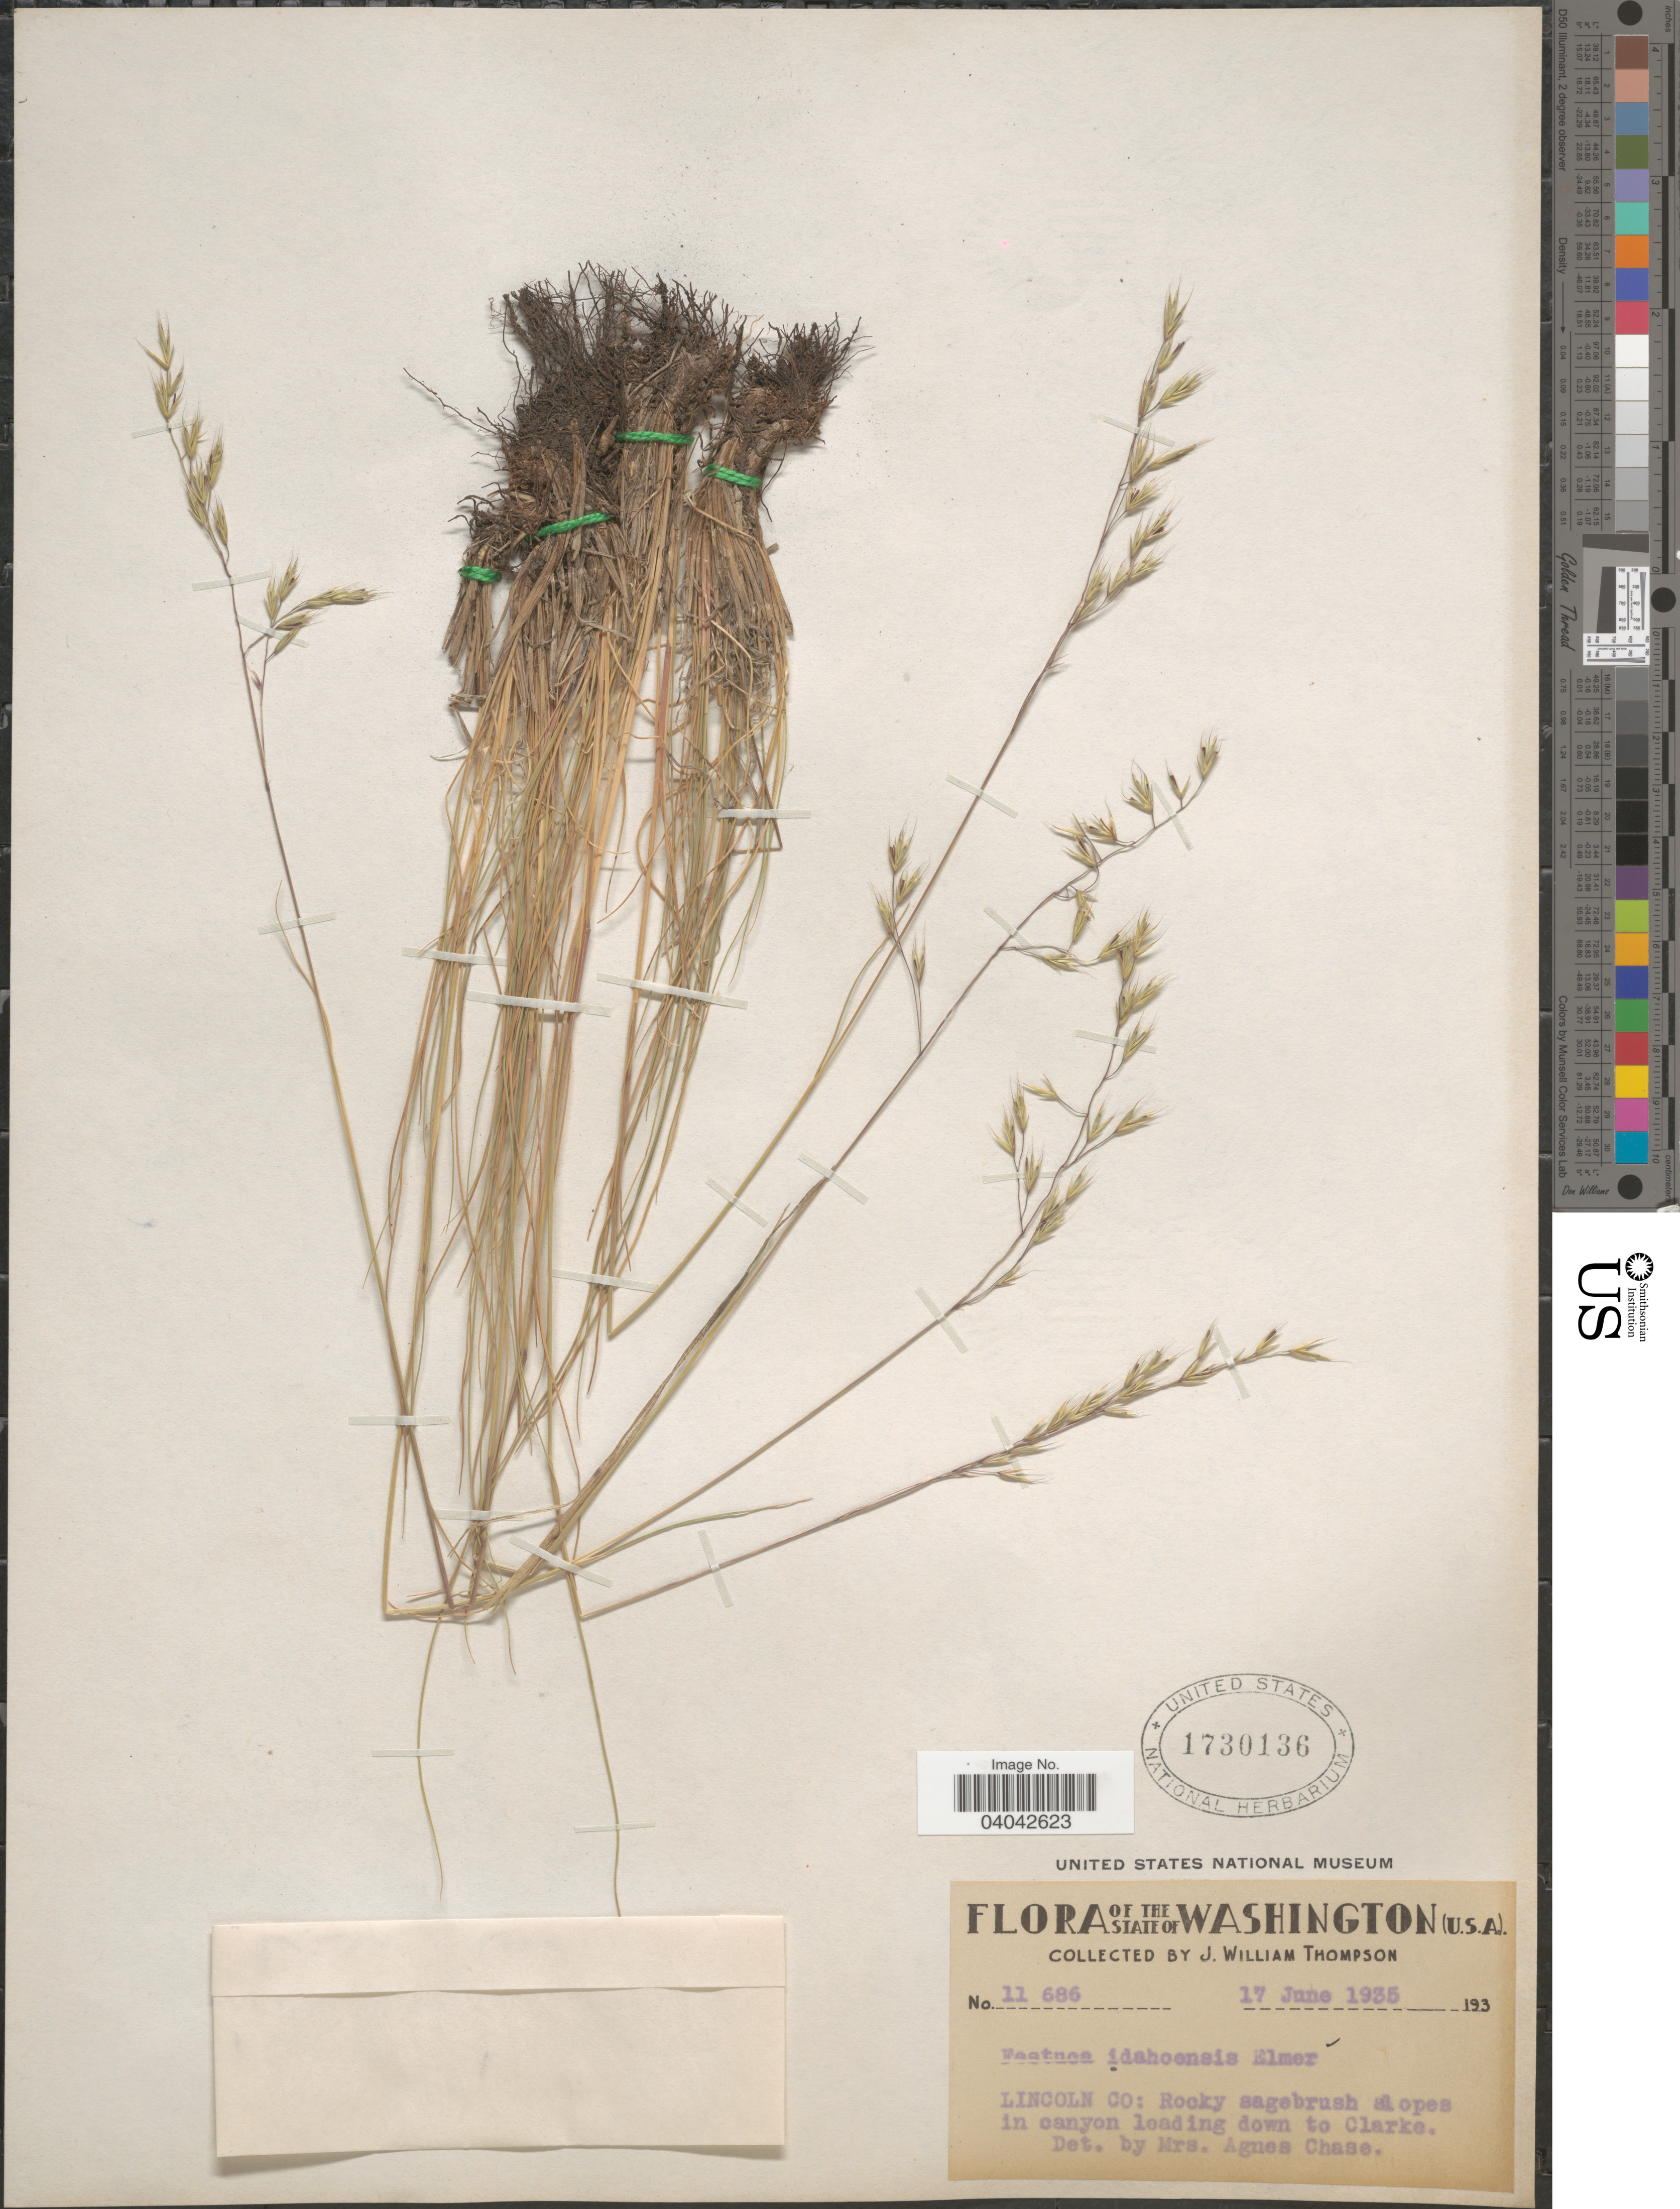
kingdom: Plantae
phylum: Tracheophyta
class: Liliopsida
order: Poales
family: Poaceae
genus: Festuca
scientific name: Festuca idahoensis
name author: Elmer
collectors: J. W. Thompson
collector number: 11686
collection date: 1935-06-17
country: United States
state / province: Washington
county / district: Lincoln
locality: Lincoln Co: in canyon leading down to Clarke.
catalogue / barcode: US 1730136